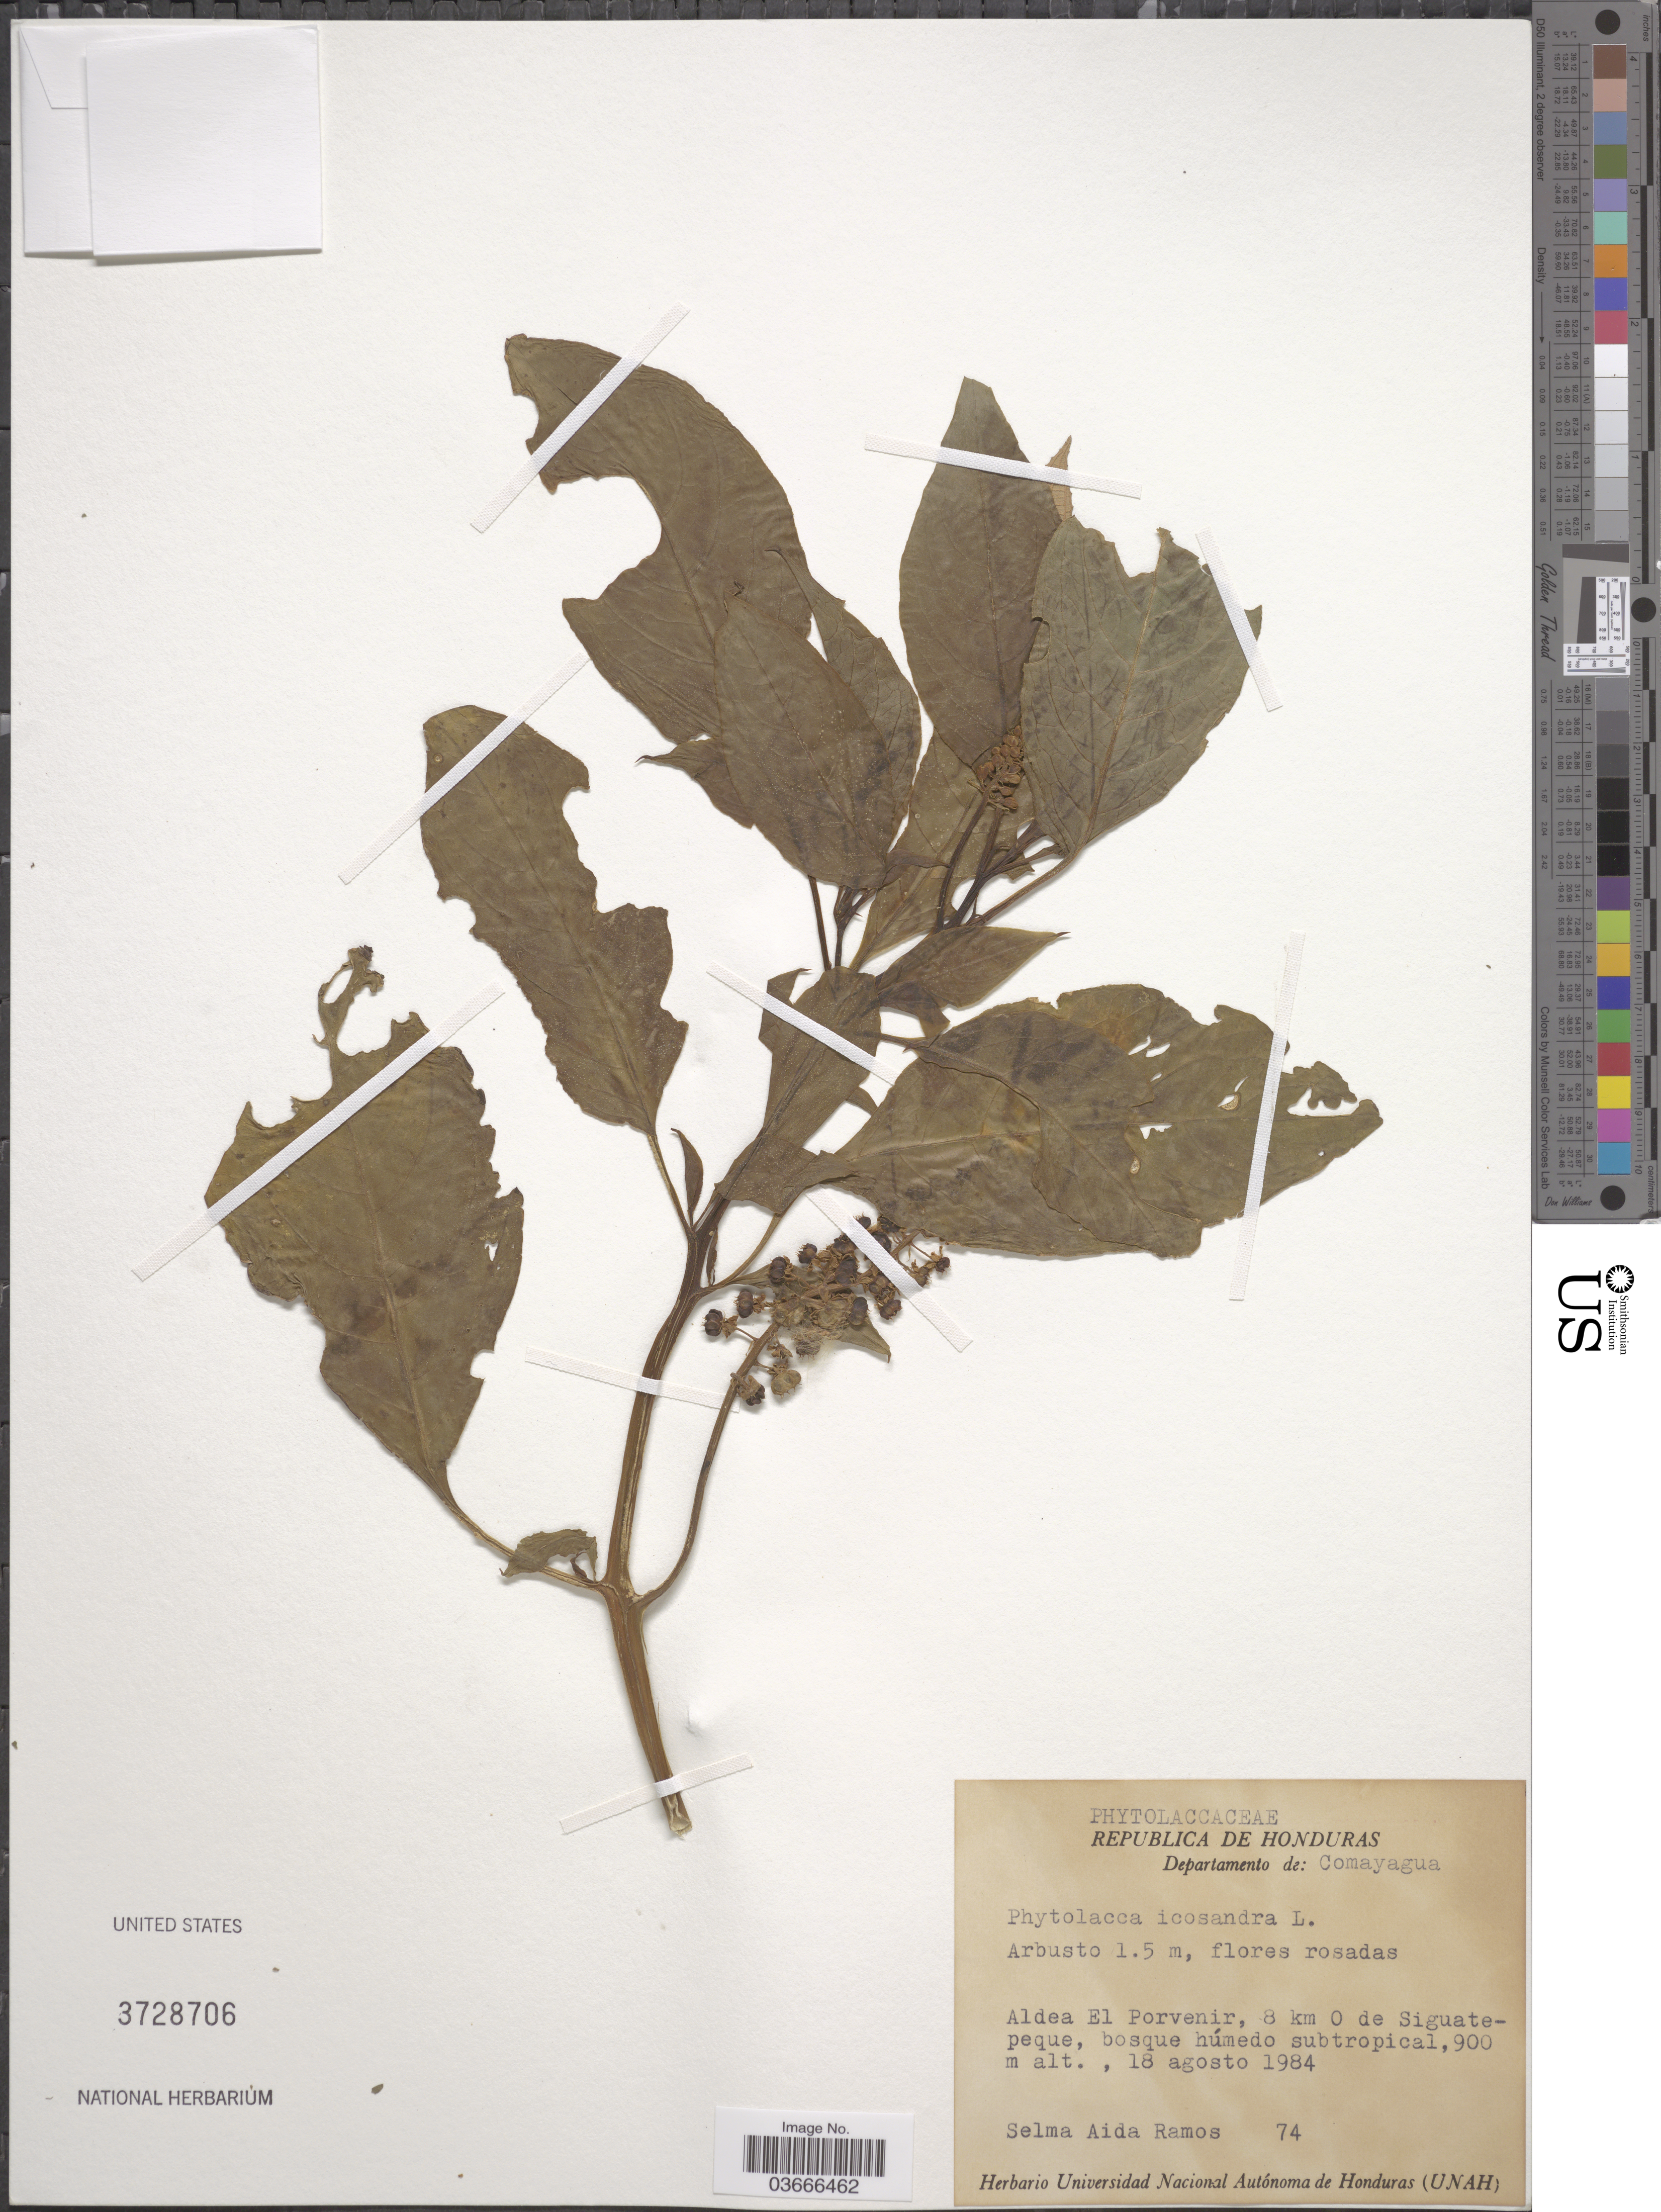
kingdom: Plantae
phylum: Tracheophyta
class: Magnoliopsida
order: Caryophyllales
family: Phytolaccaceae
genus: Phytolacca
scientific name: Phytolacca icosandra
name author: L.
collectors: S. A. Ramos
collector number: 74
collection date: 1984-08-18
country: Honduras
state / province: Comayagua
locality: Departamento de: Comayagua. Aldea El Porvenir, 8 km O de Siguatepeque.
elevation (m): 900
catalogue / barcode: US 3728706